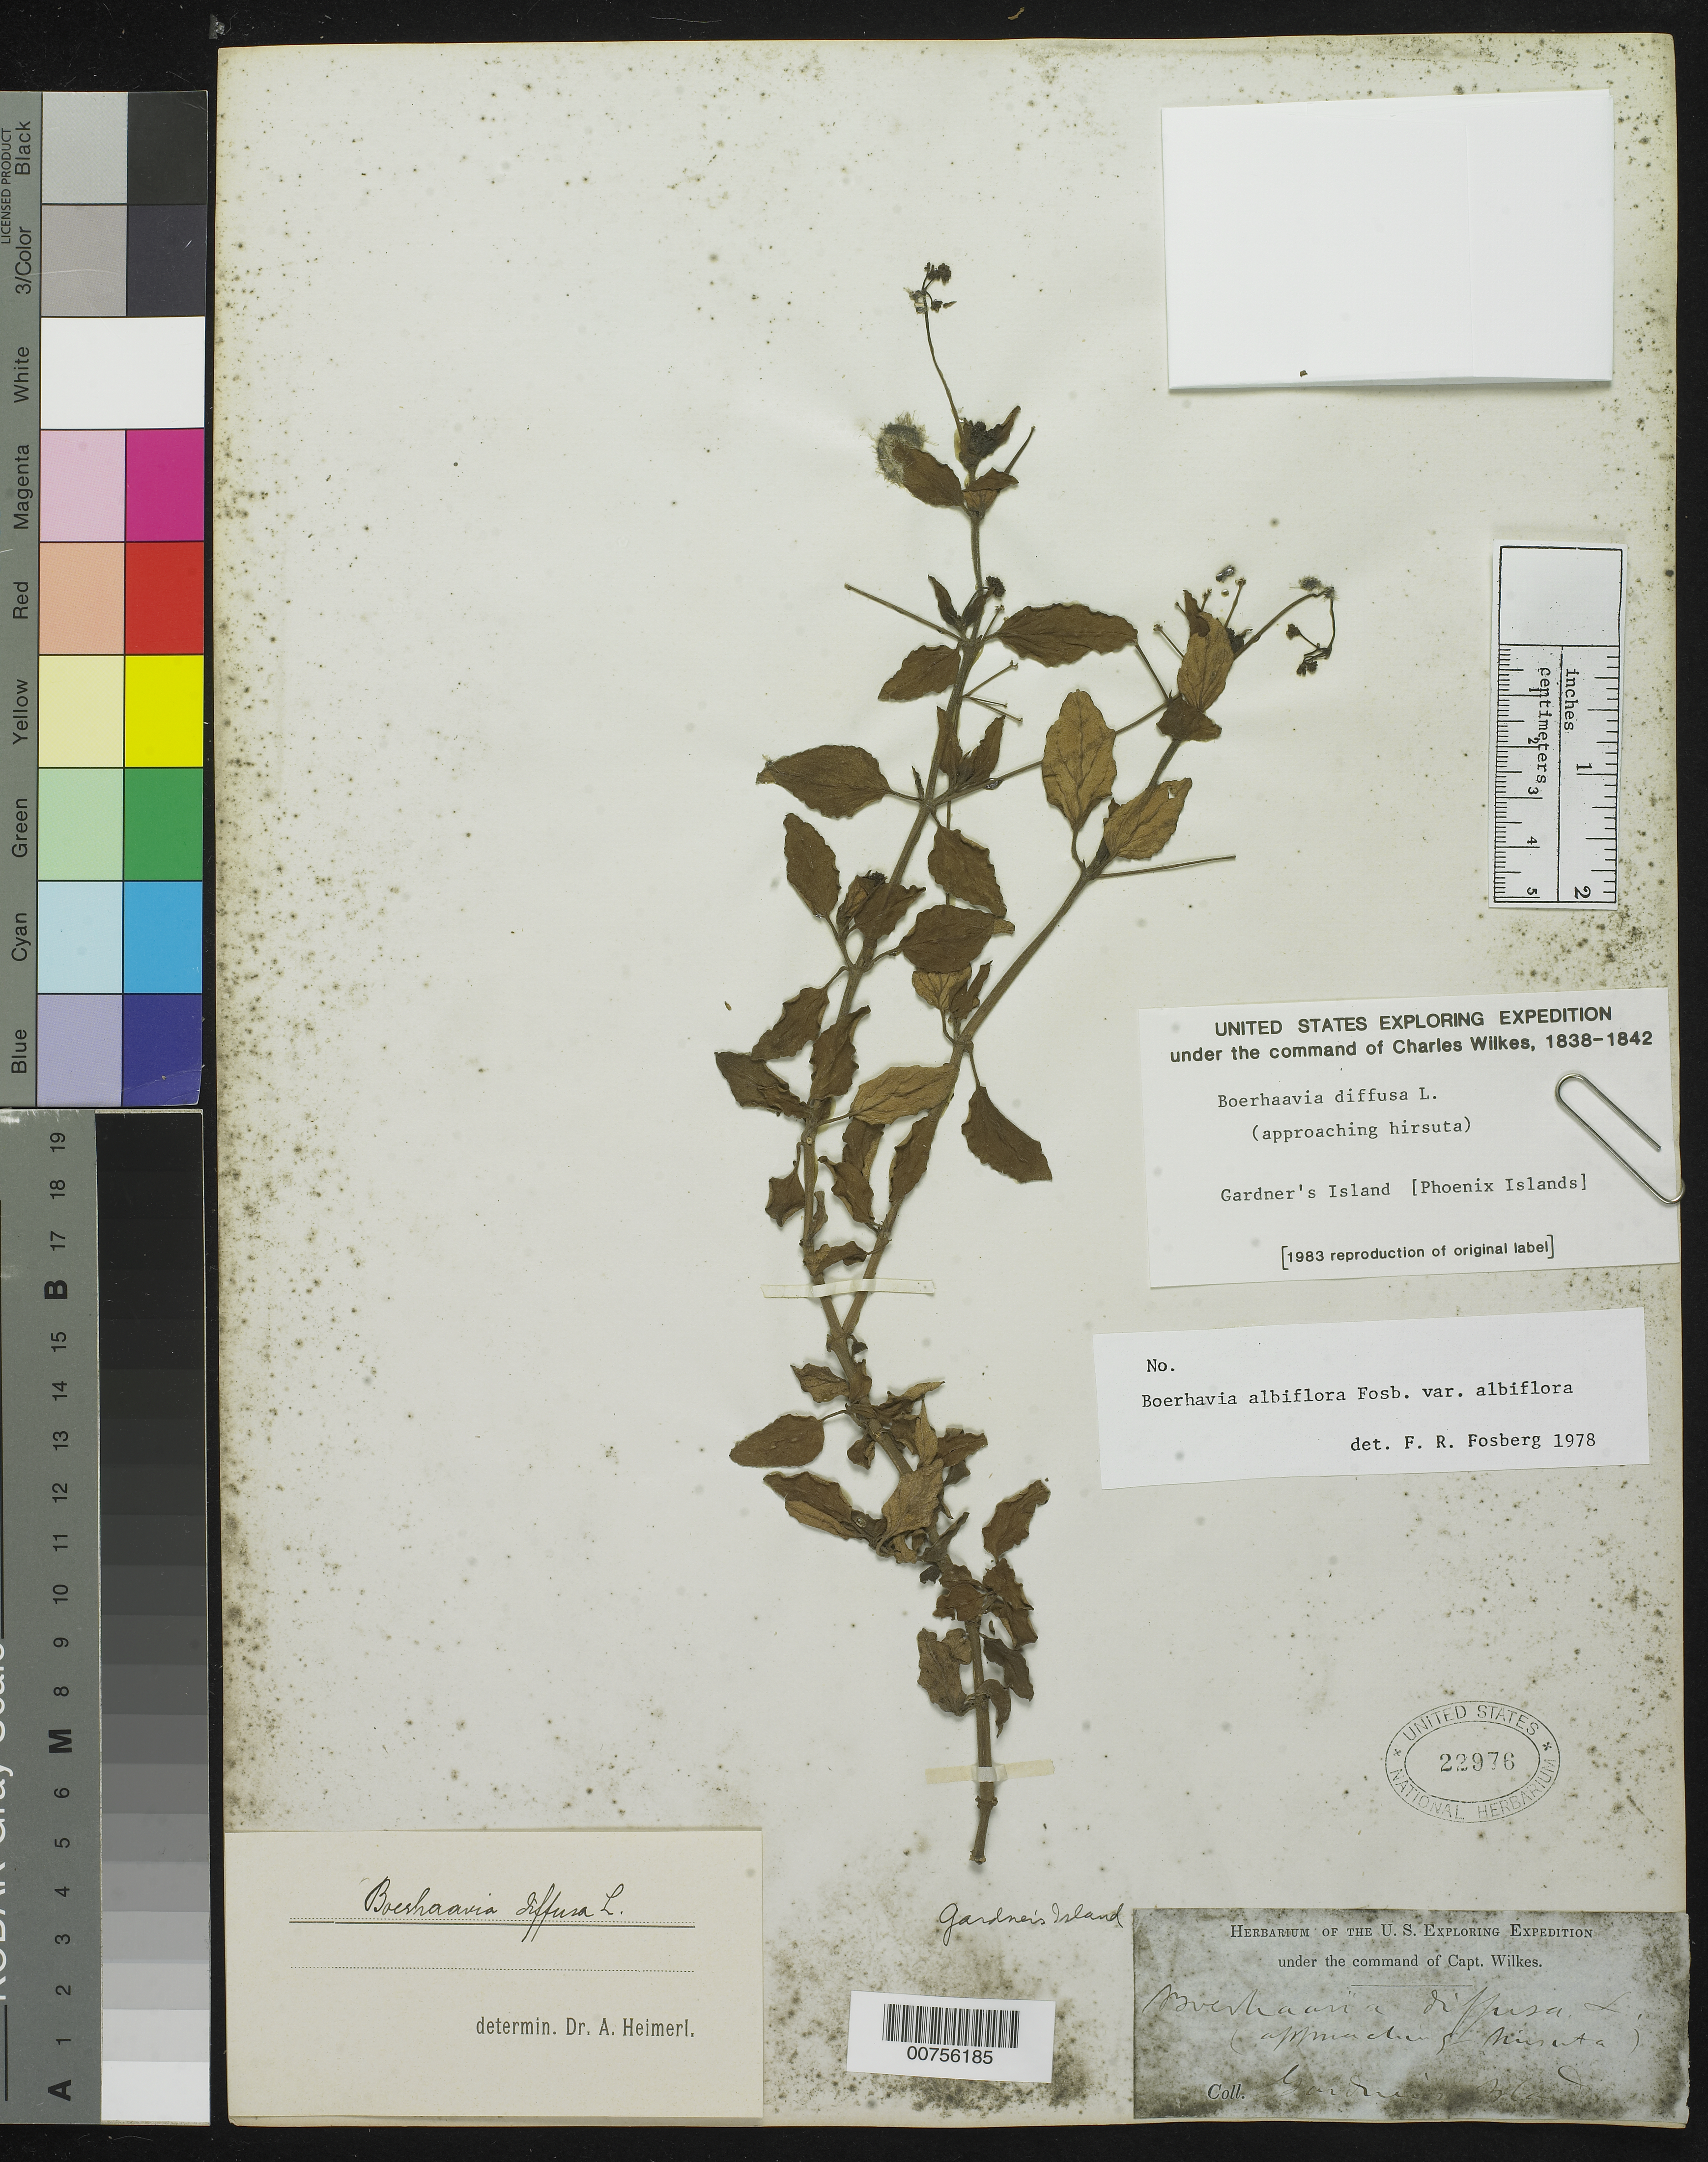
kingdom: Plantae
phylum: Tracheophyta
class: Magnoliopsida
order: Caryophyllales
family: Nyctaginaceae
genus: Boerhavia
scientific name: Boerhavia albiflora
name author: Fosberg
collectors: Wilkes Explor. Exped.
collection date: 1838/1842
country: Kiribati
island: Nikumaroro [Gardner] Atoll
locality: Gardner's Island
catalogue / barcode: US 22976